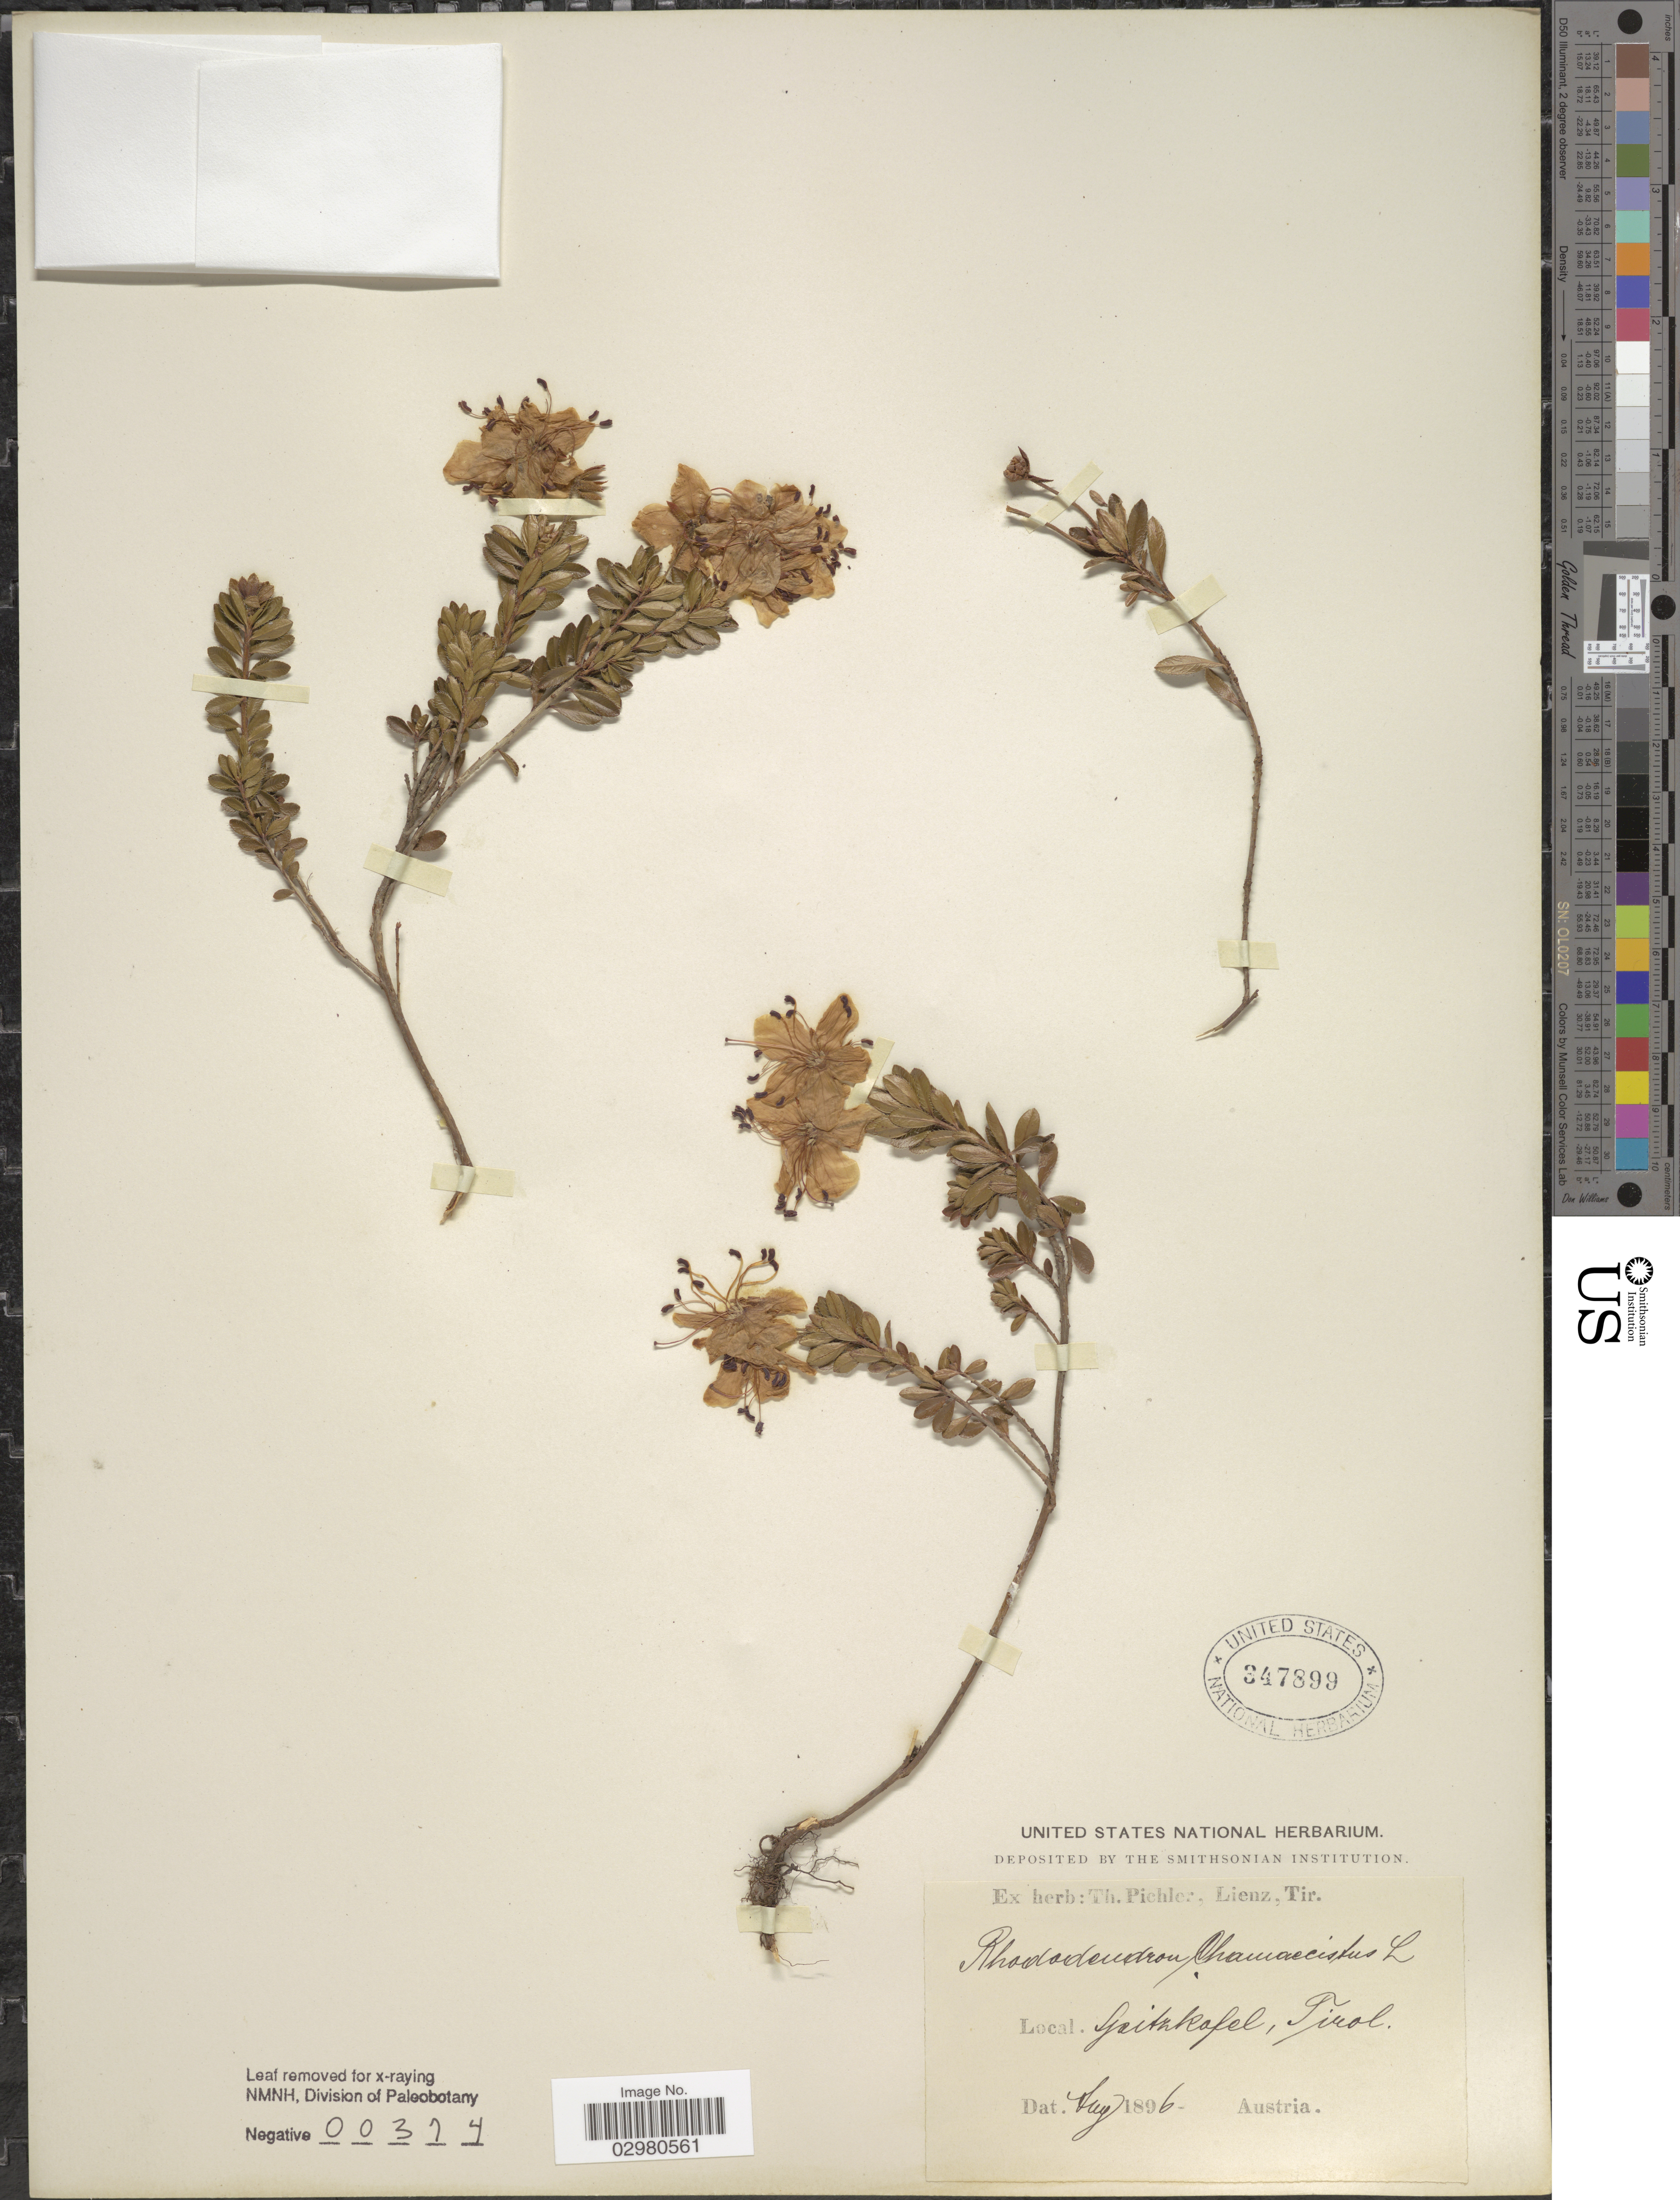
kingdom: Plantae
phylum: Tracheophyta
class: Magnoliopsida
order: Ericales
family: Ericaceae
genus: Rhodothamnus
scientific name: Rhodothamnus chamaecistus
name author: (L.) Rchb.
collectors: ex herb. T. Pichler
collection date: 1896-08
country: Austria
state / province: Tirol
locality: Gaitzkafel [interpreted].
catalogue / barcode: US 347899